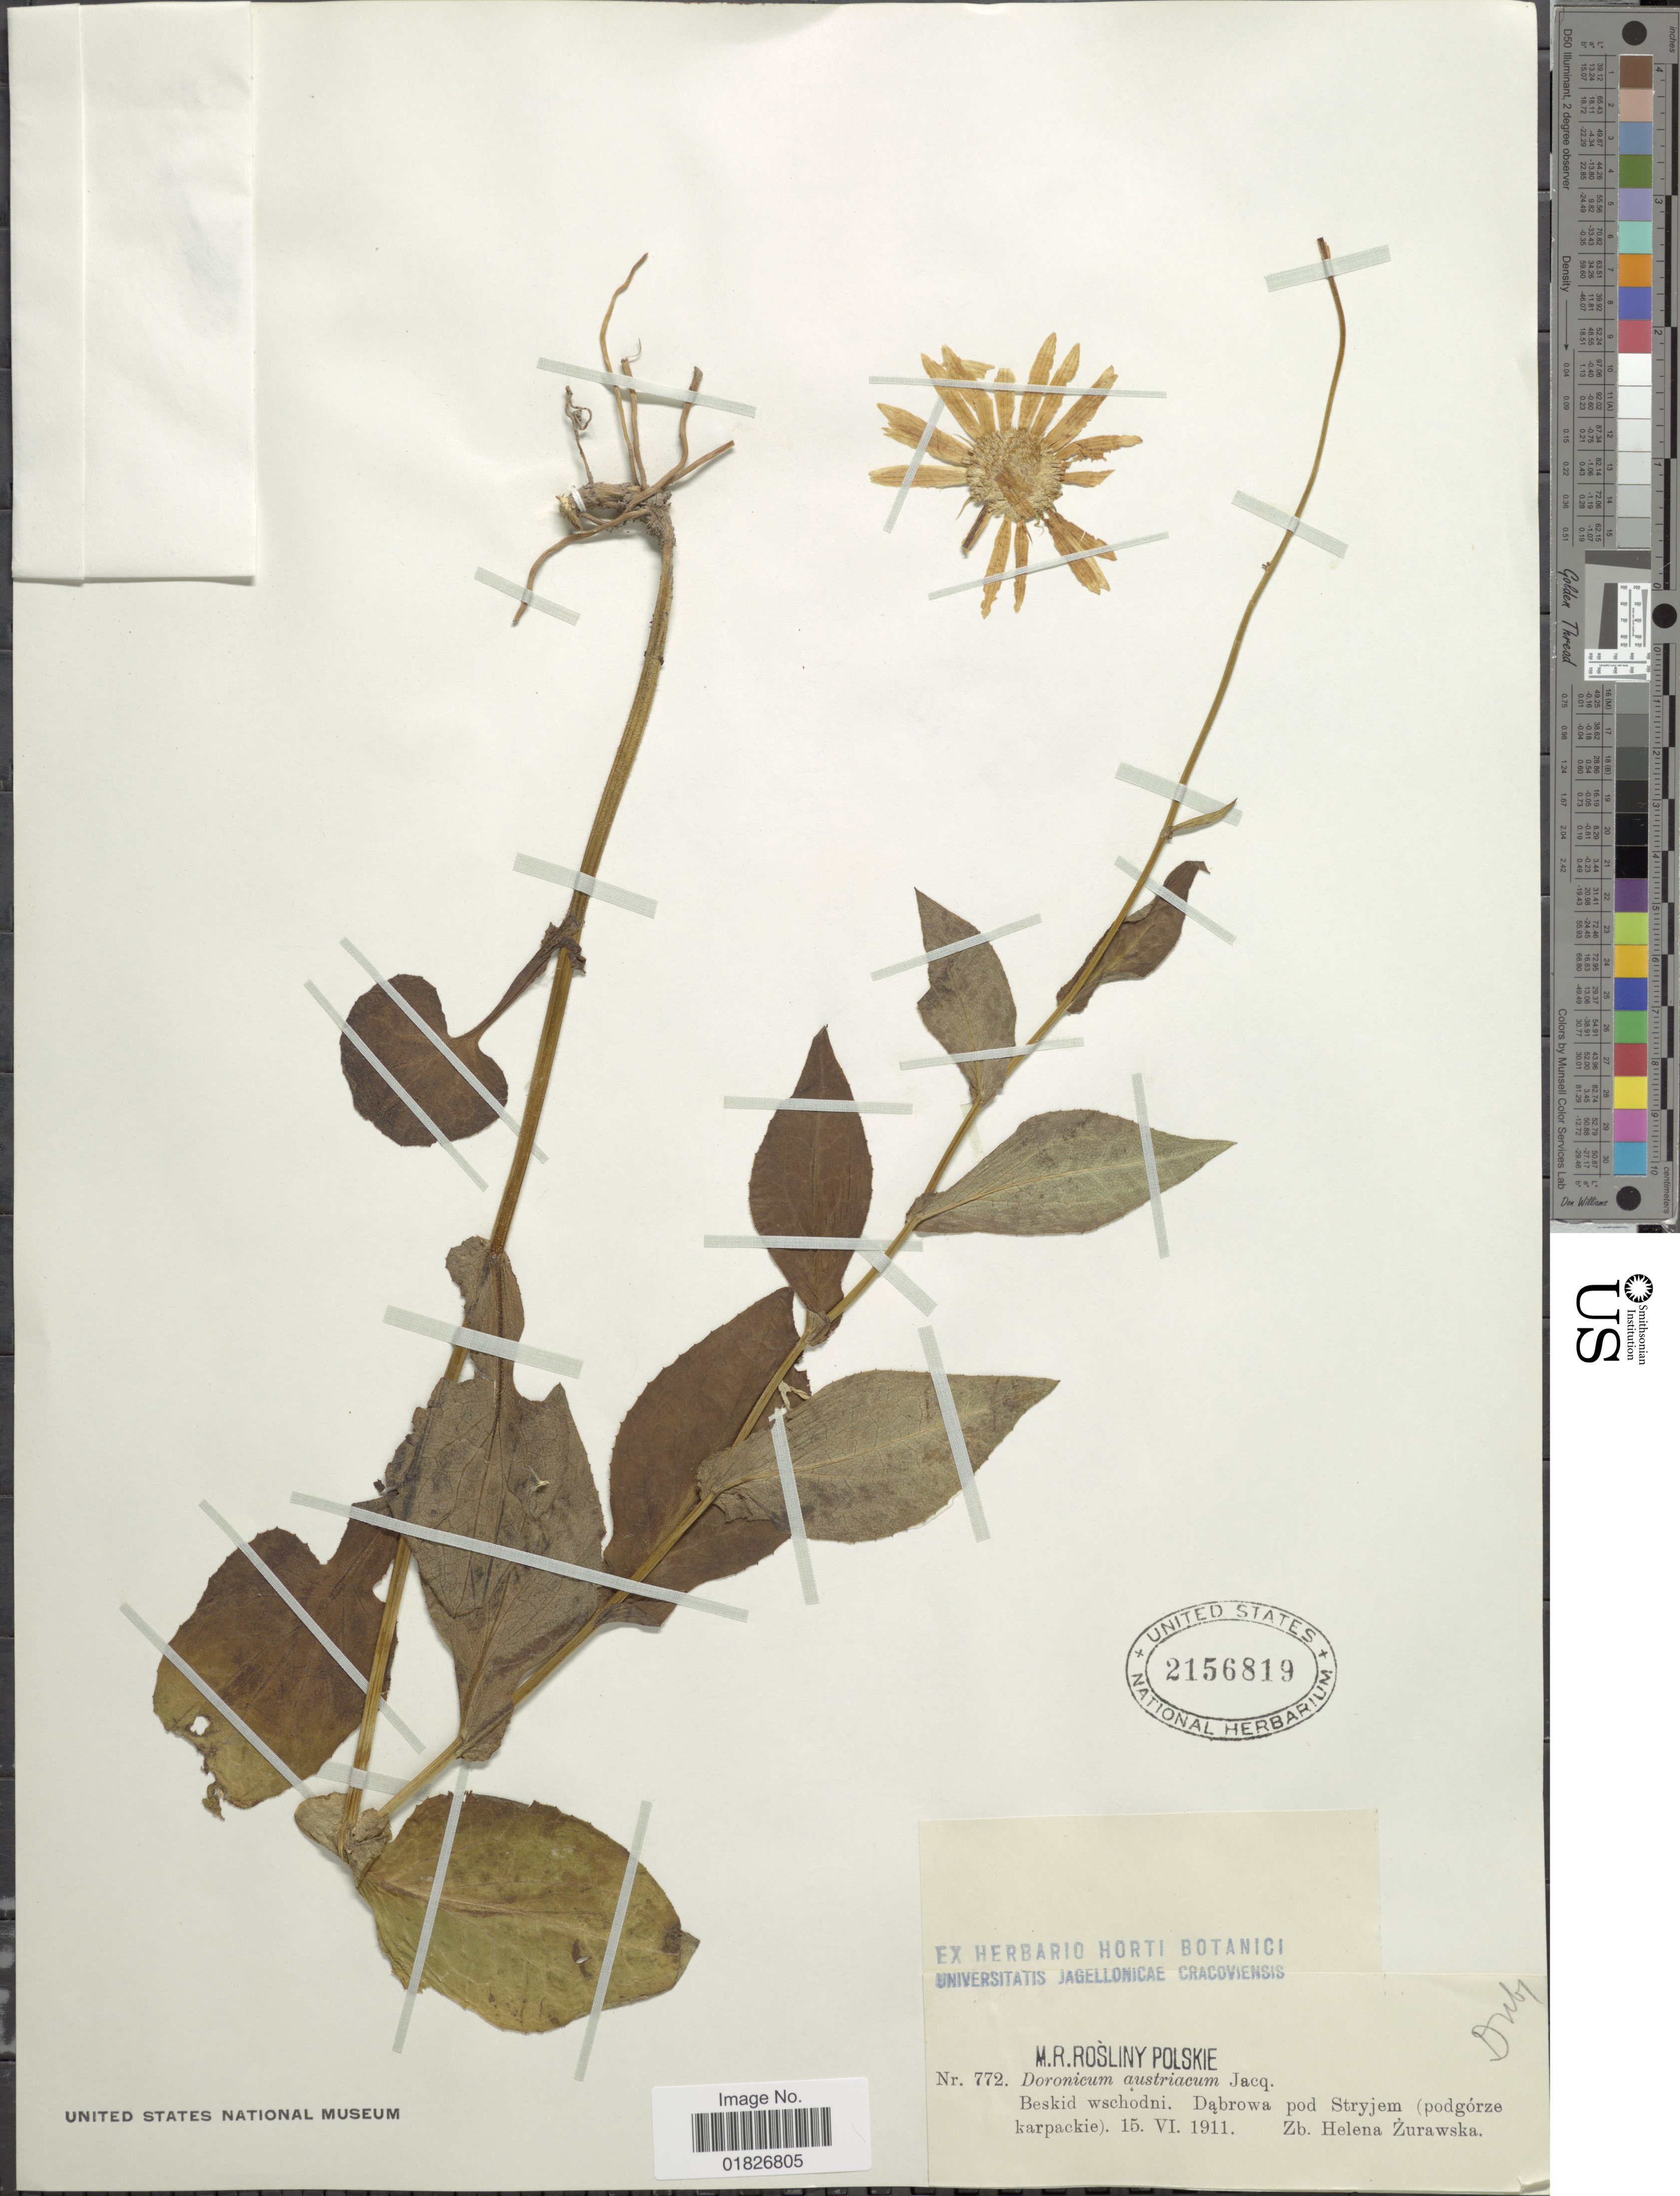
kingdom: Plantae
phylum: Tracheophyta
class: Magnoliopsida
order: Asterales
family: Asteraceae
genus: Doronicum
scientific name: Doronicum austriacum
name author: Jacq.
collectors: Z. Zurawska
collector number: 772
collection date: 1911-06-15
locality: Beskid wschodni, Dabrowa pod Stryjem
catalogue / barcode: US 2156819